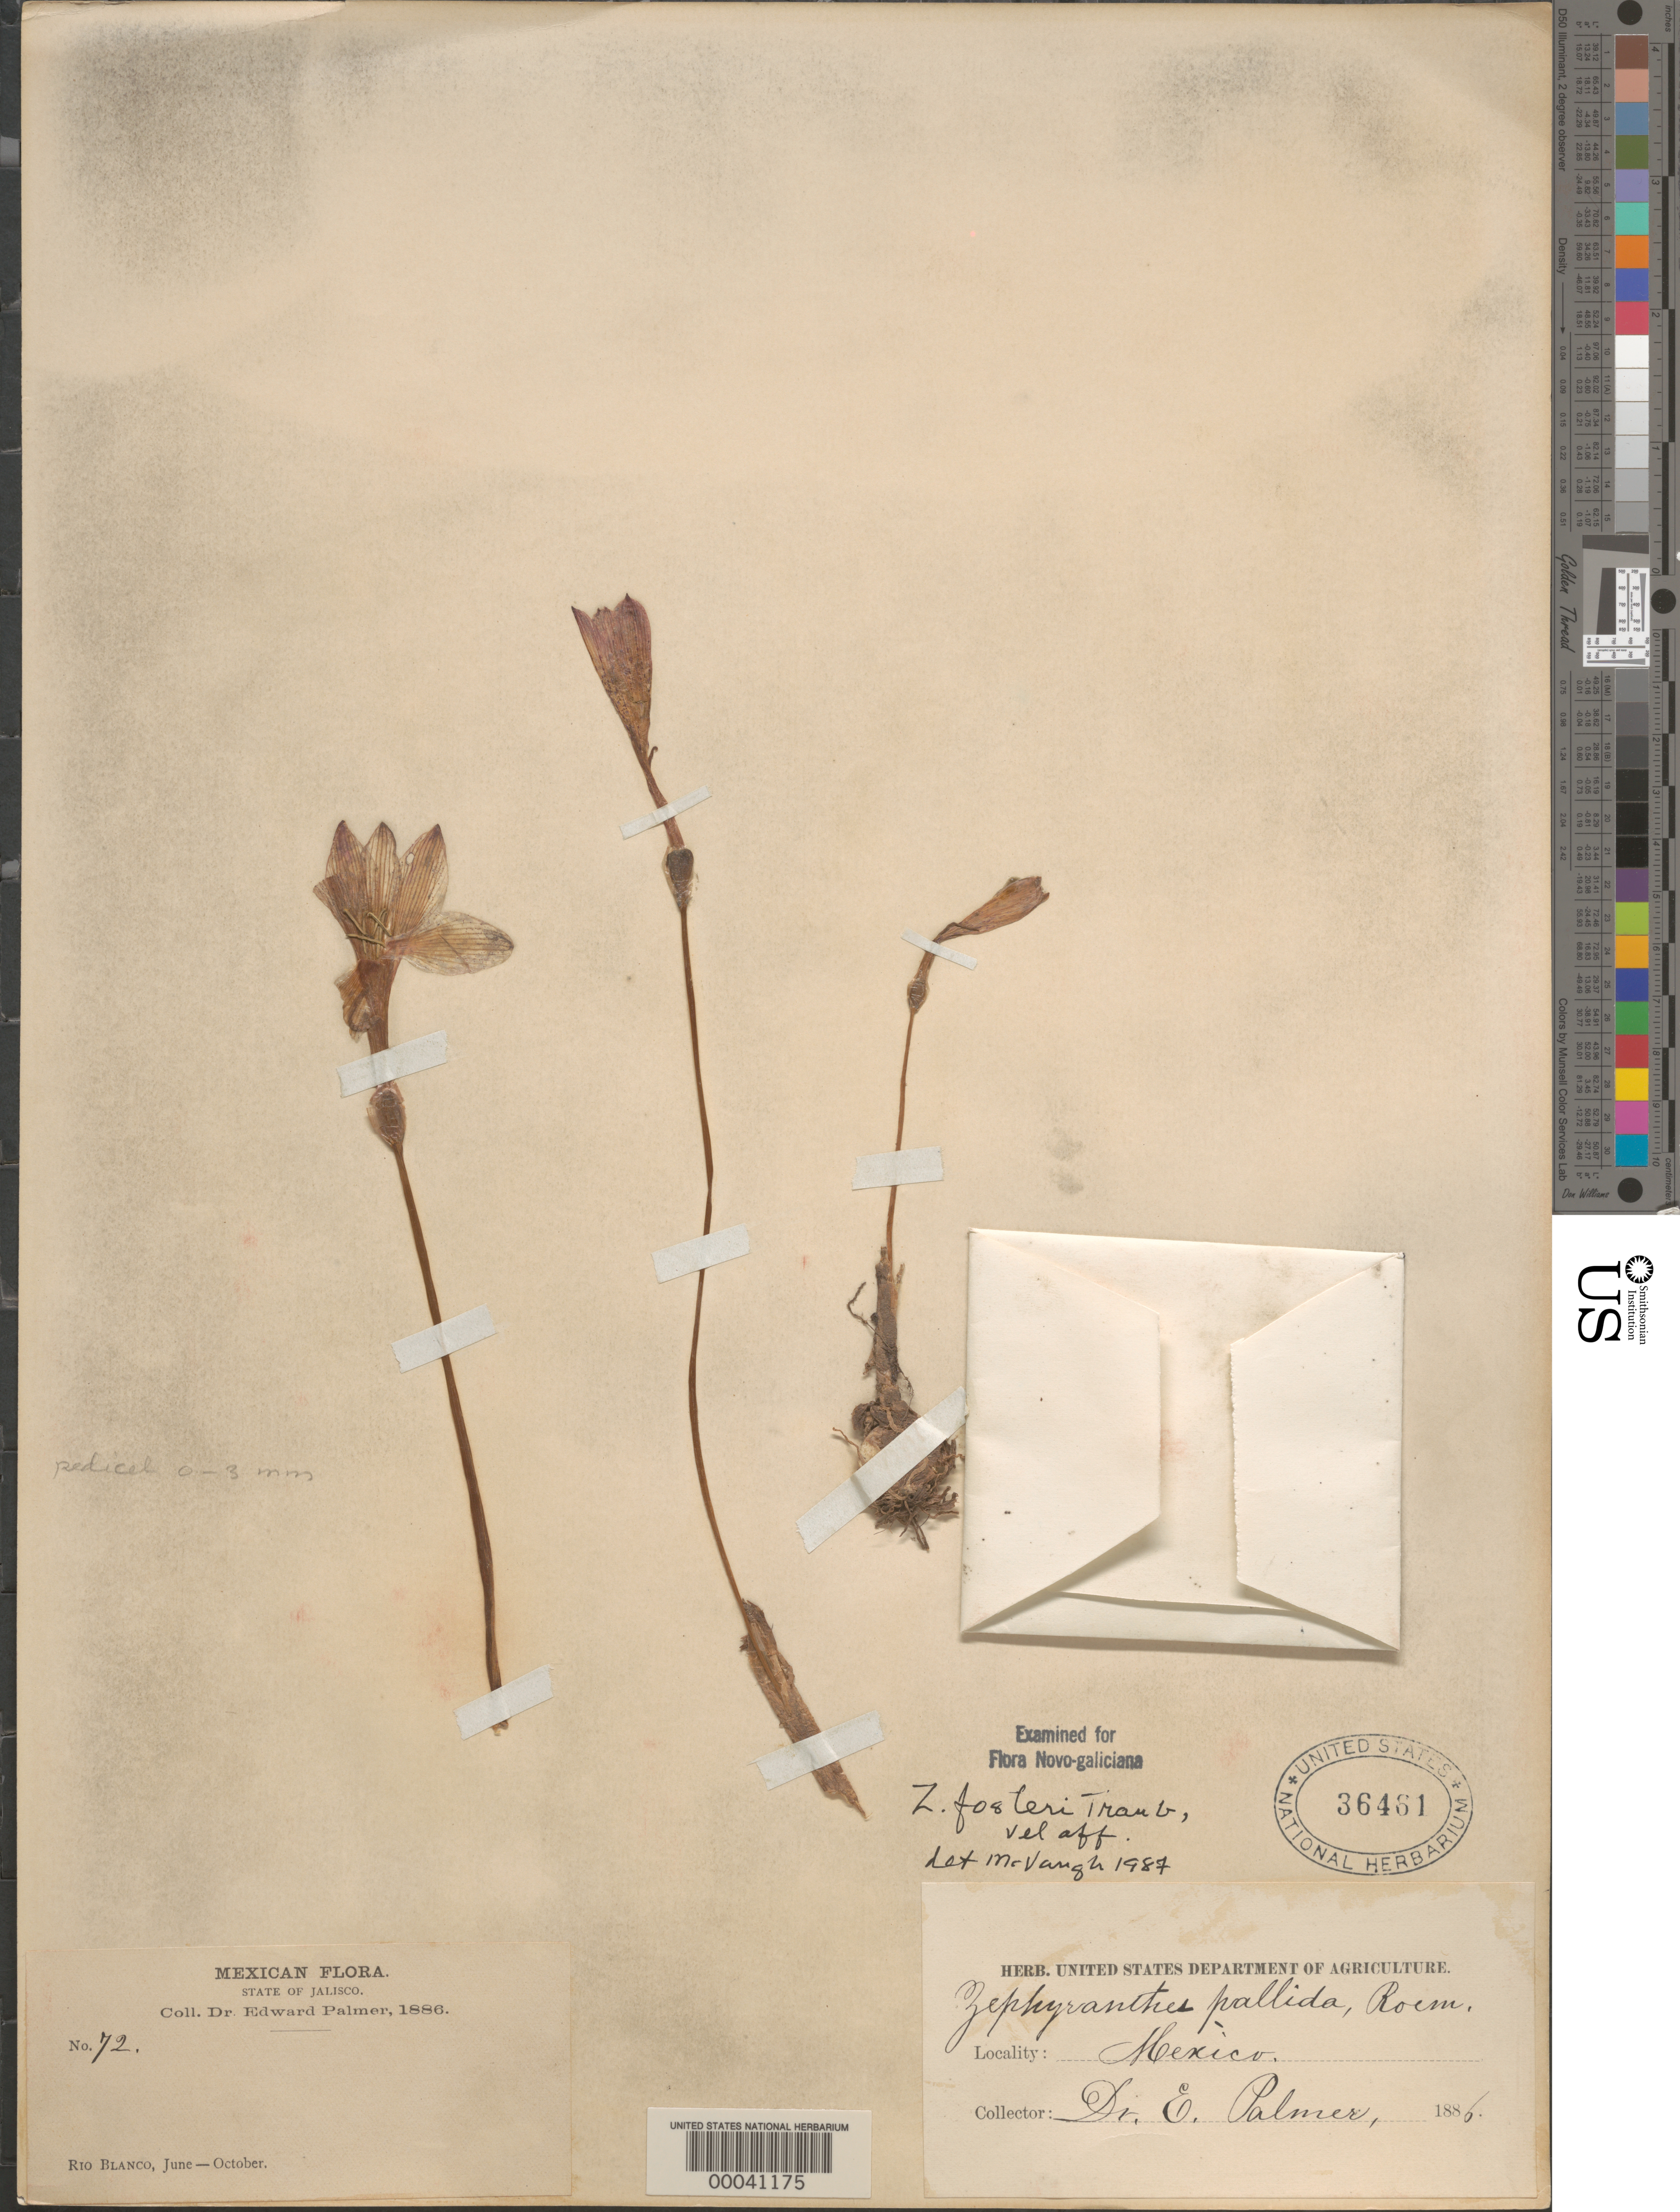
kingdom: Plantae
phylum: Tracheophyta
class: Liliopsida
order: Asparagales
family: Amaryllidaceae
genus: Zephyranthes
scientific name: Zephyranthes fosteri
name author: Traub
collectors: E. Palmer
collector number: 72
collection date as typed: Jun 1886 to -- Oct 1886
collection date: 1886-06/1886-10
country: Mexico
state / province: Jalisco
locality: Rio Blanco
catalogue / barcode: US 36461